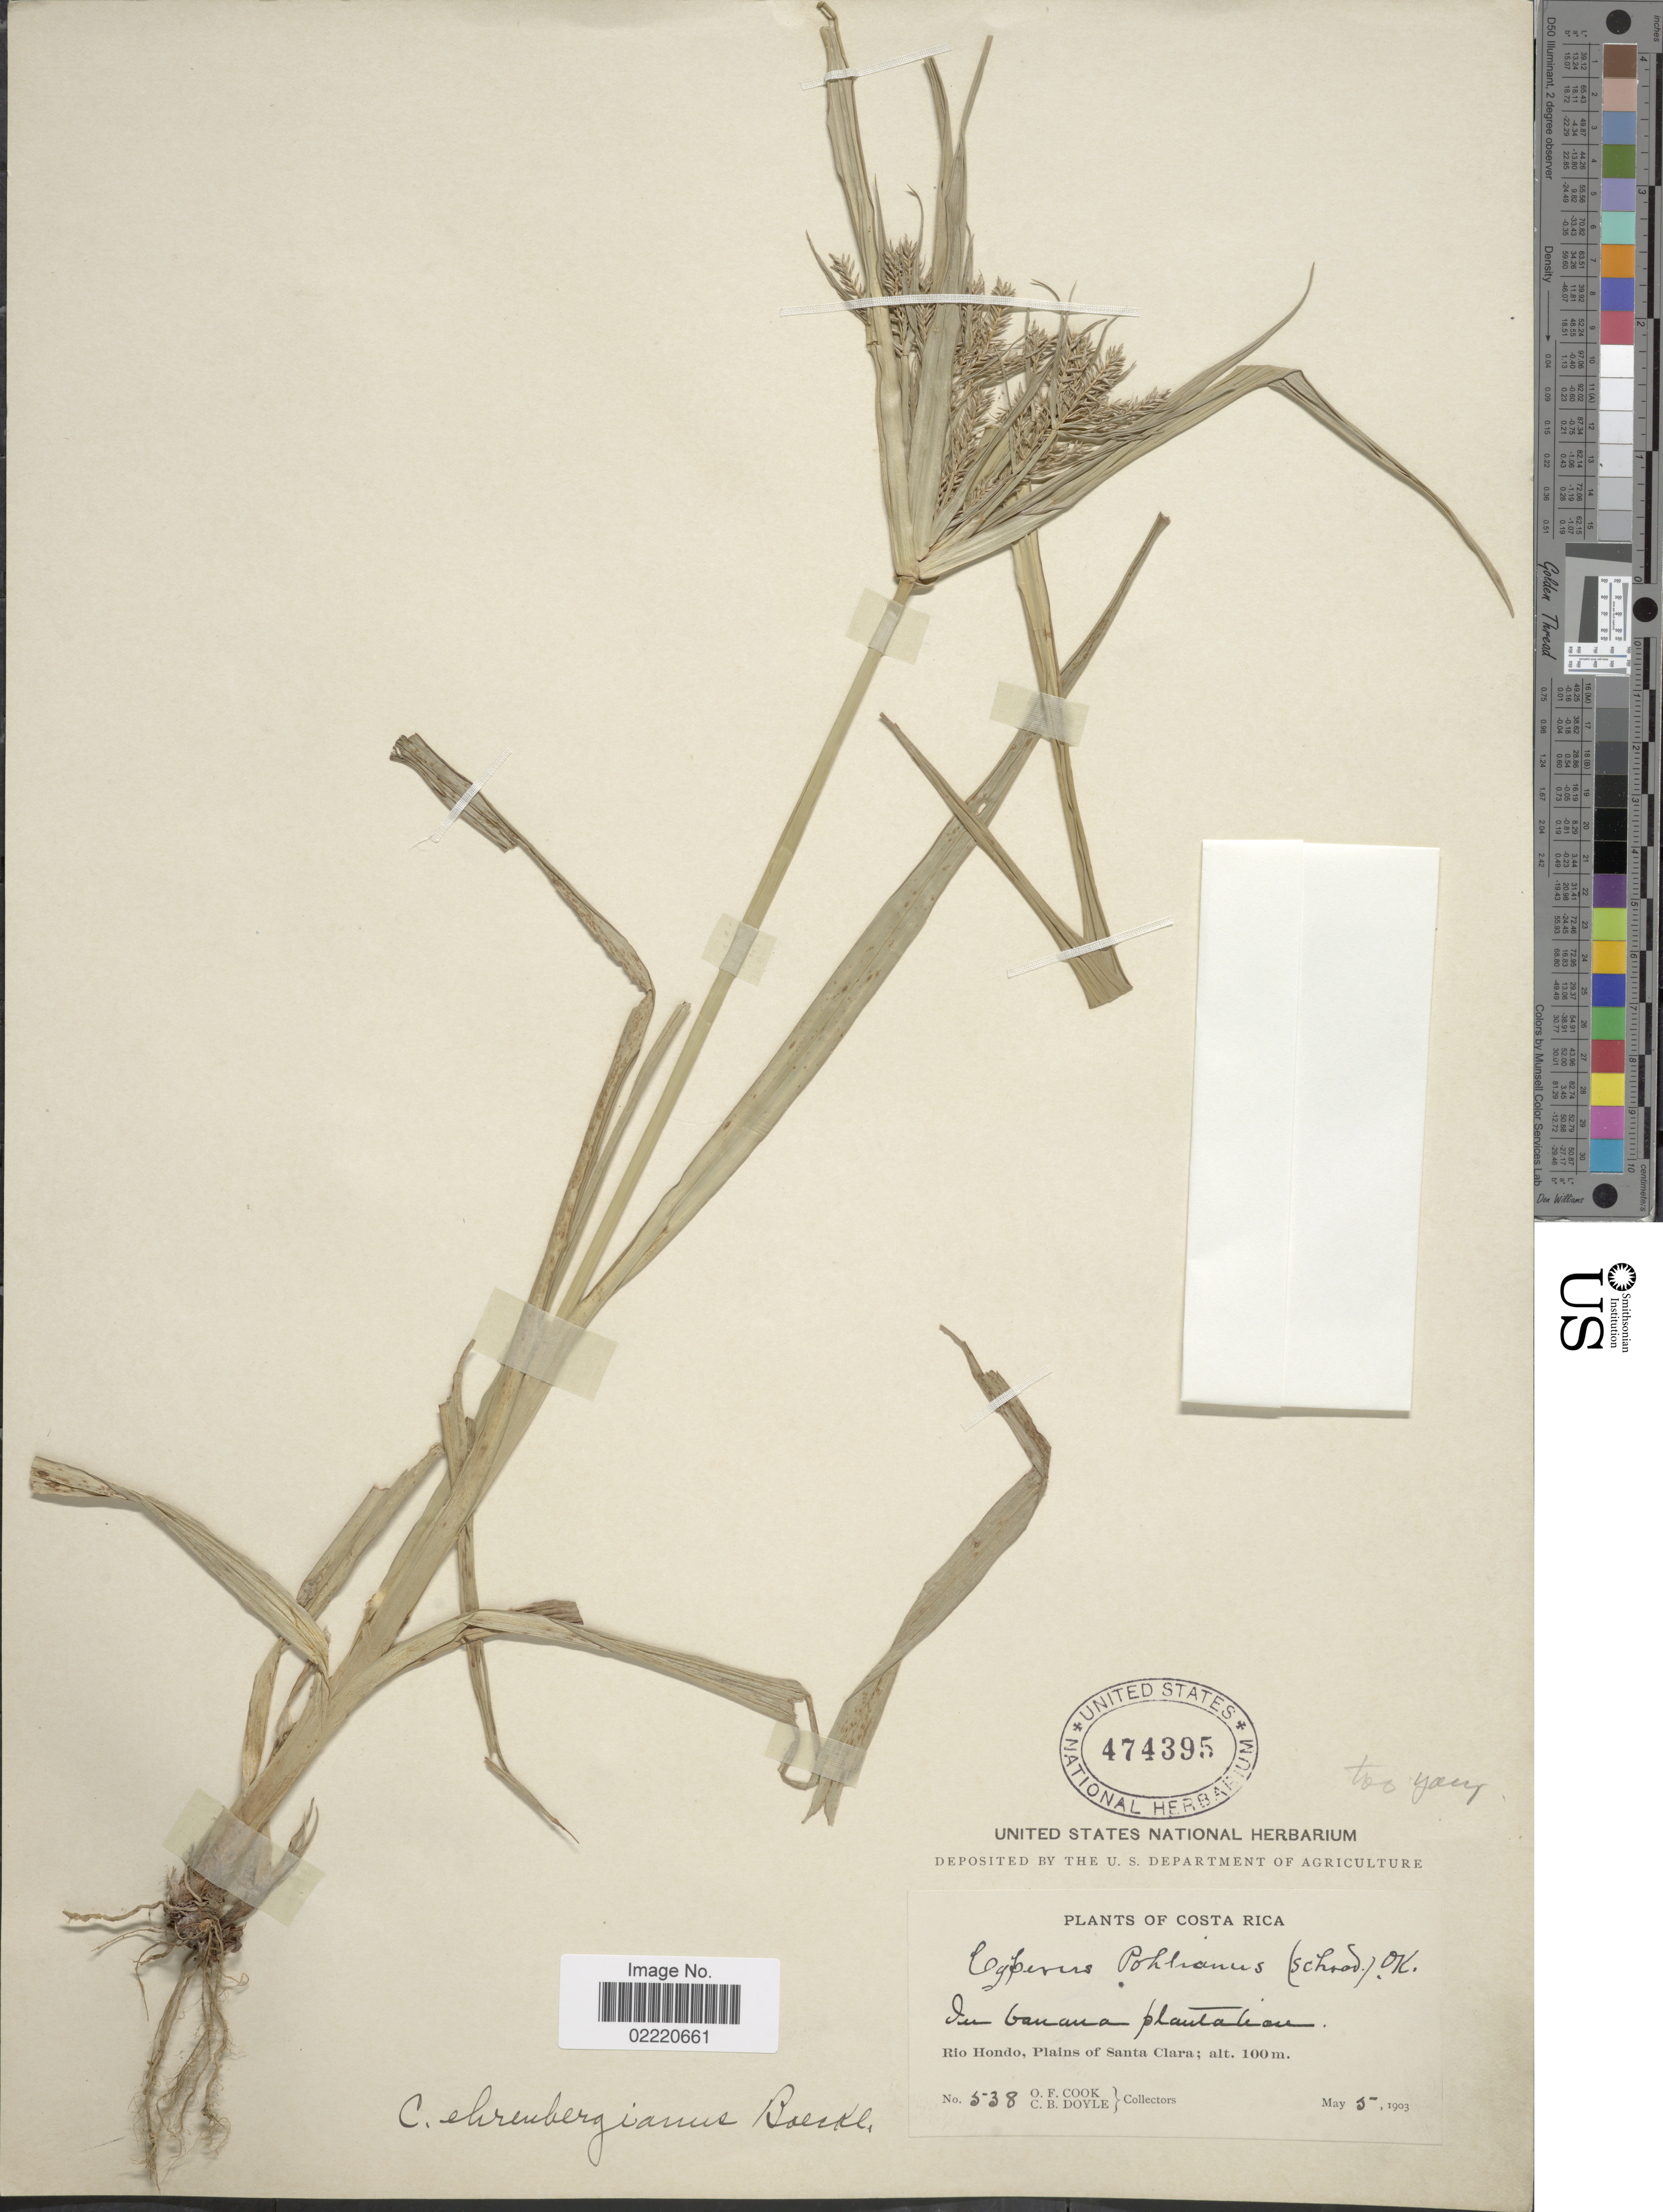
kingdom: Plantae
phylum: Tracheophyta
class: Liliopsida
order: Poales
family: Cyperaceae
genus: Cyperus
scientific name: Cyperus sp.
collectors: O. F. Cook & C. Doyle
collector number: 538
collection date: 1903-05-05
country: Costa Rica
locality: Rio Hondo, Plains of Santa Clara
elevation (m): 100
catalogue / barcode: US 474395